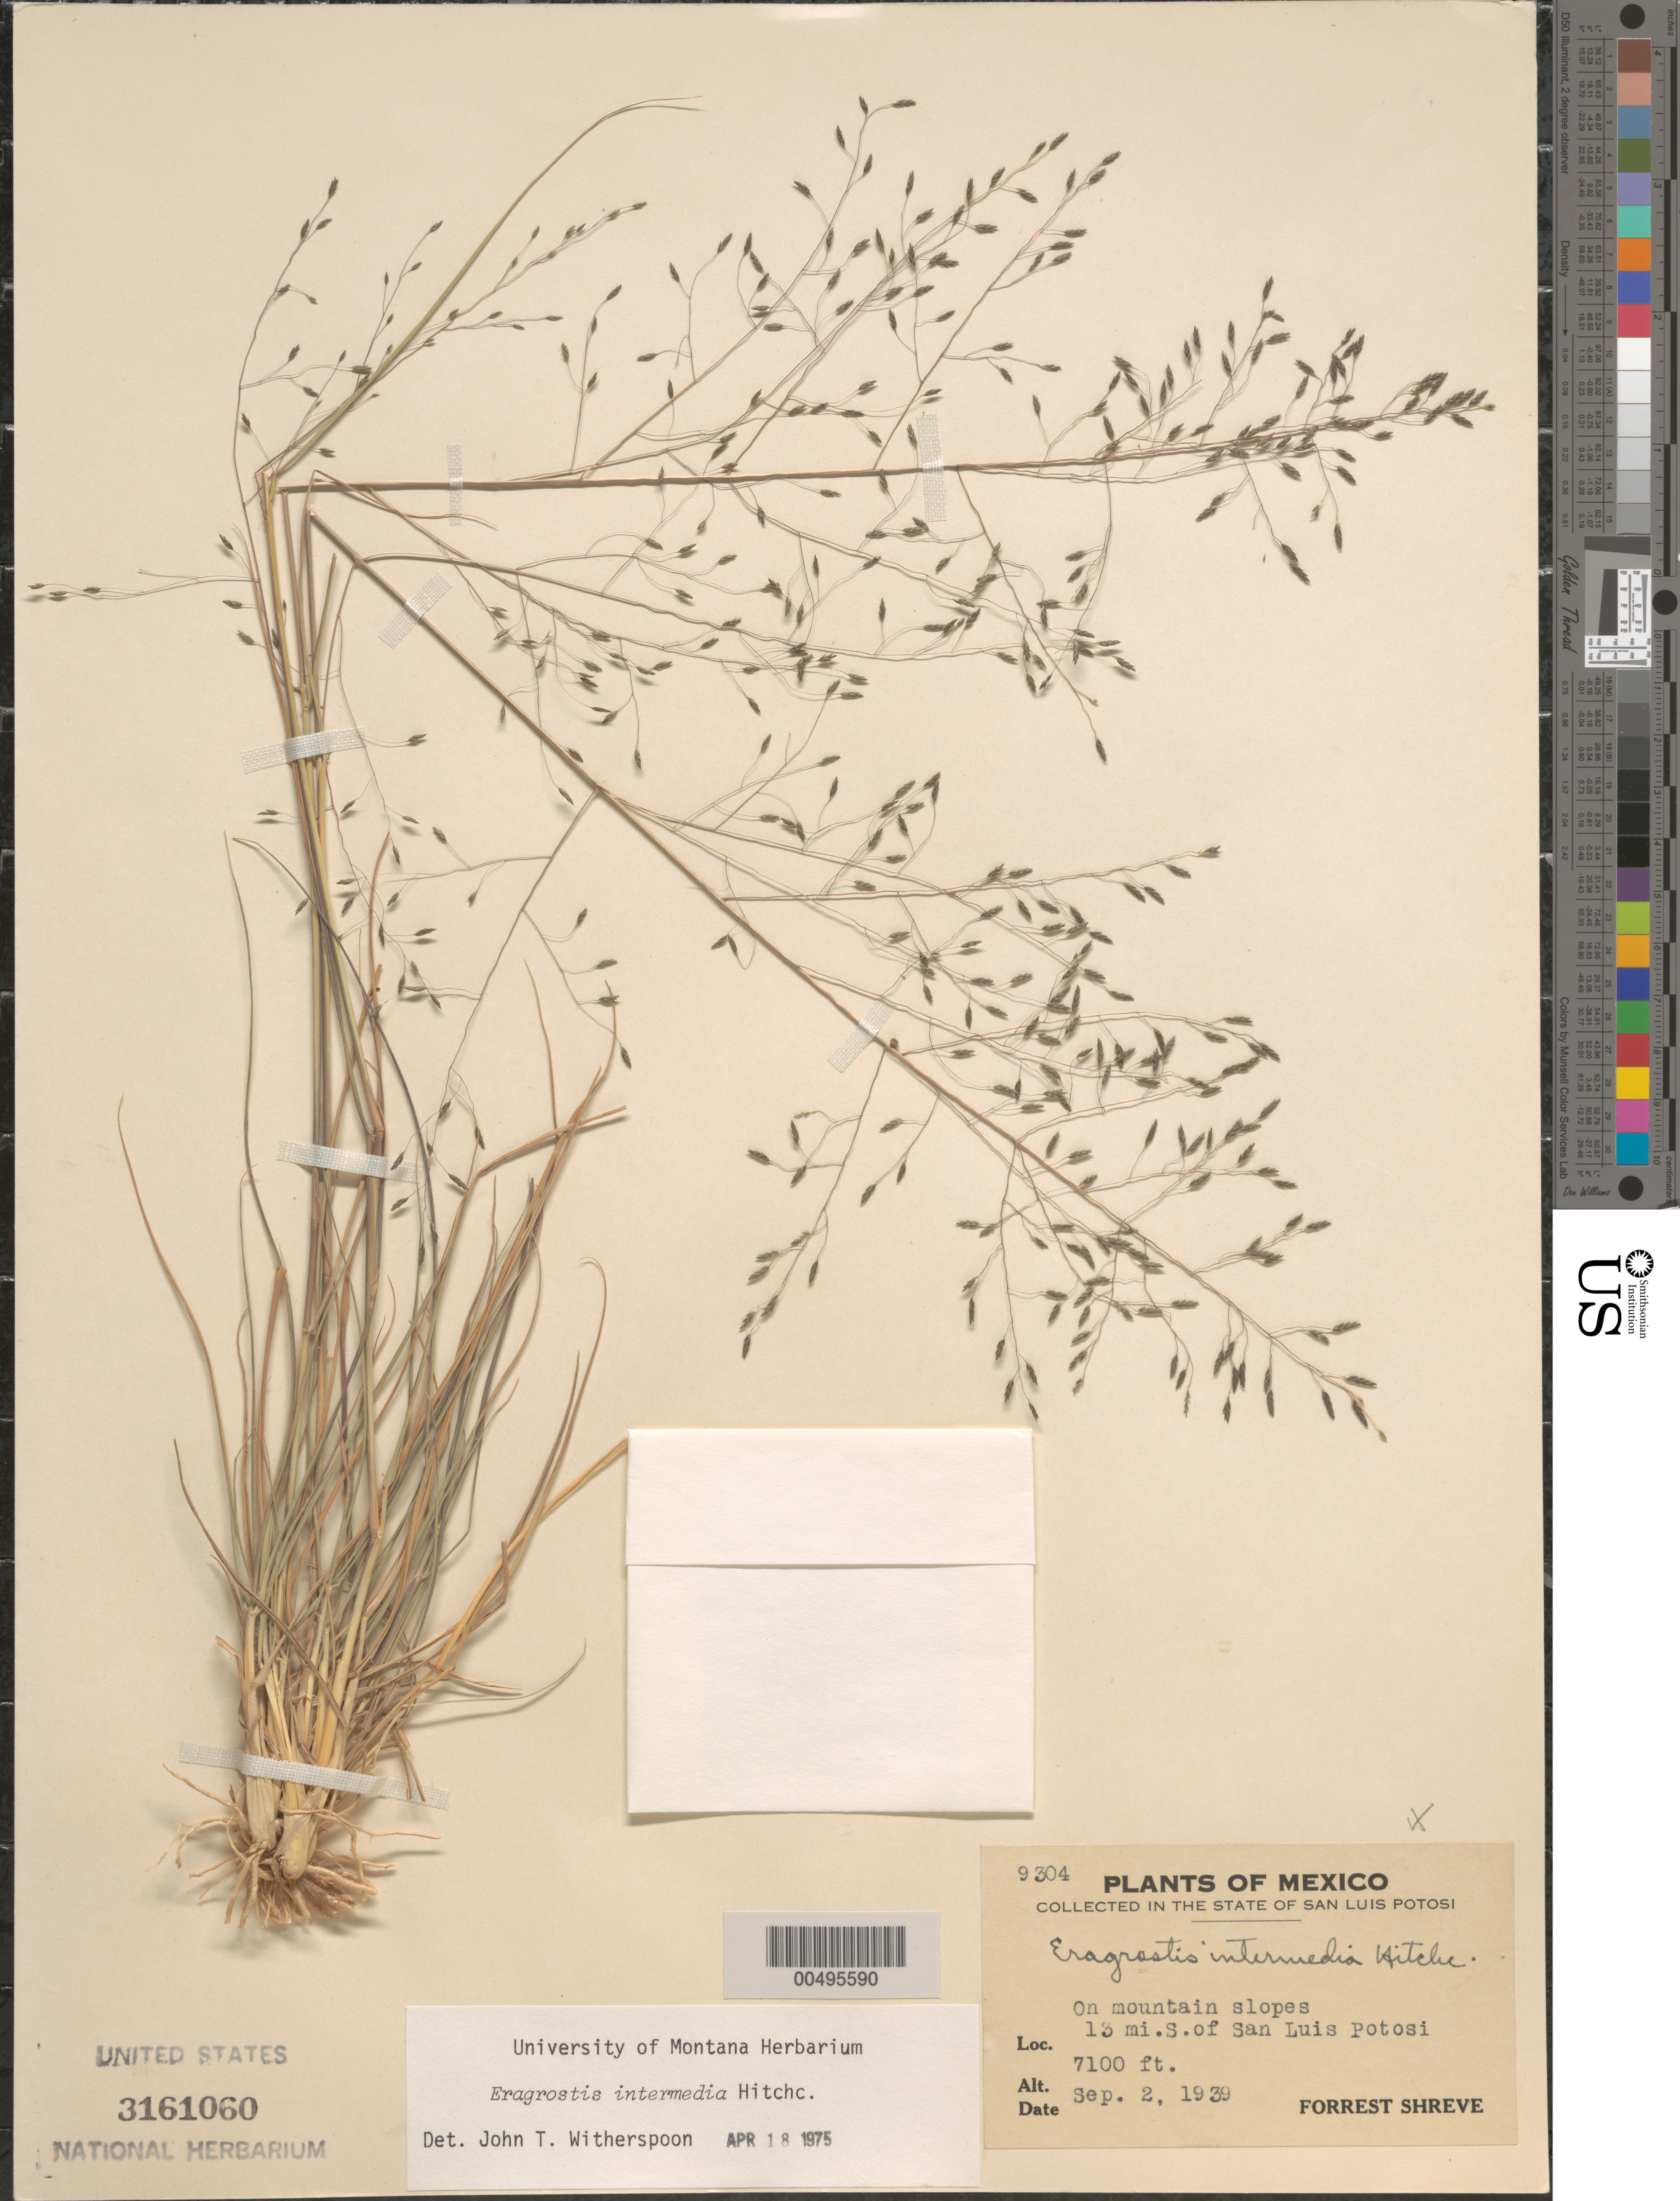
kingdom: Plantae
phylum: Tracheophyta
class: Liliopsida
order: Poales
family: Poaceae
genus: Eragrostis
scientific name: Eragrostis intermedia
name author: Hitchc.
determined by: Witherspoon, John T.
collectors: R. Shreve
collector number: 9304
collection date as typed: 2 Sep 1939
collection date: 1939-09-02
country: Mexico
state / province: San Luis Potosi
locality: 13 mi S of San Luis Potosi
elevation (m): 2164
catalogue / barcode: US 3161060